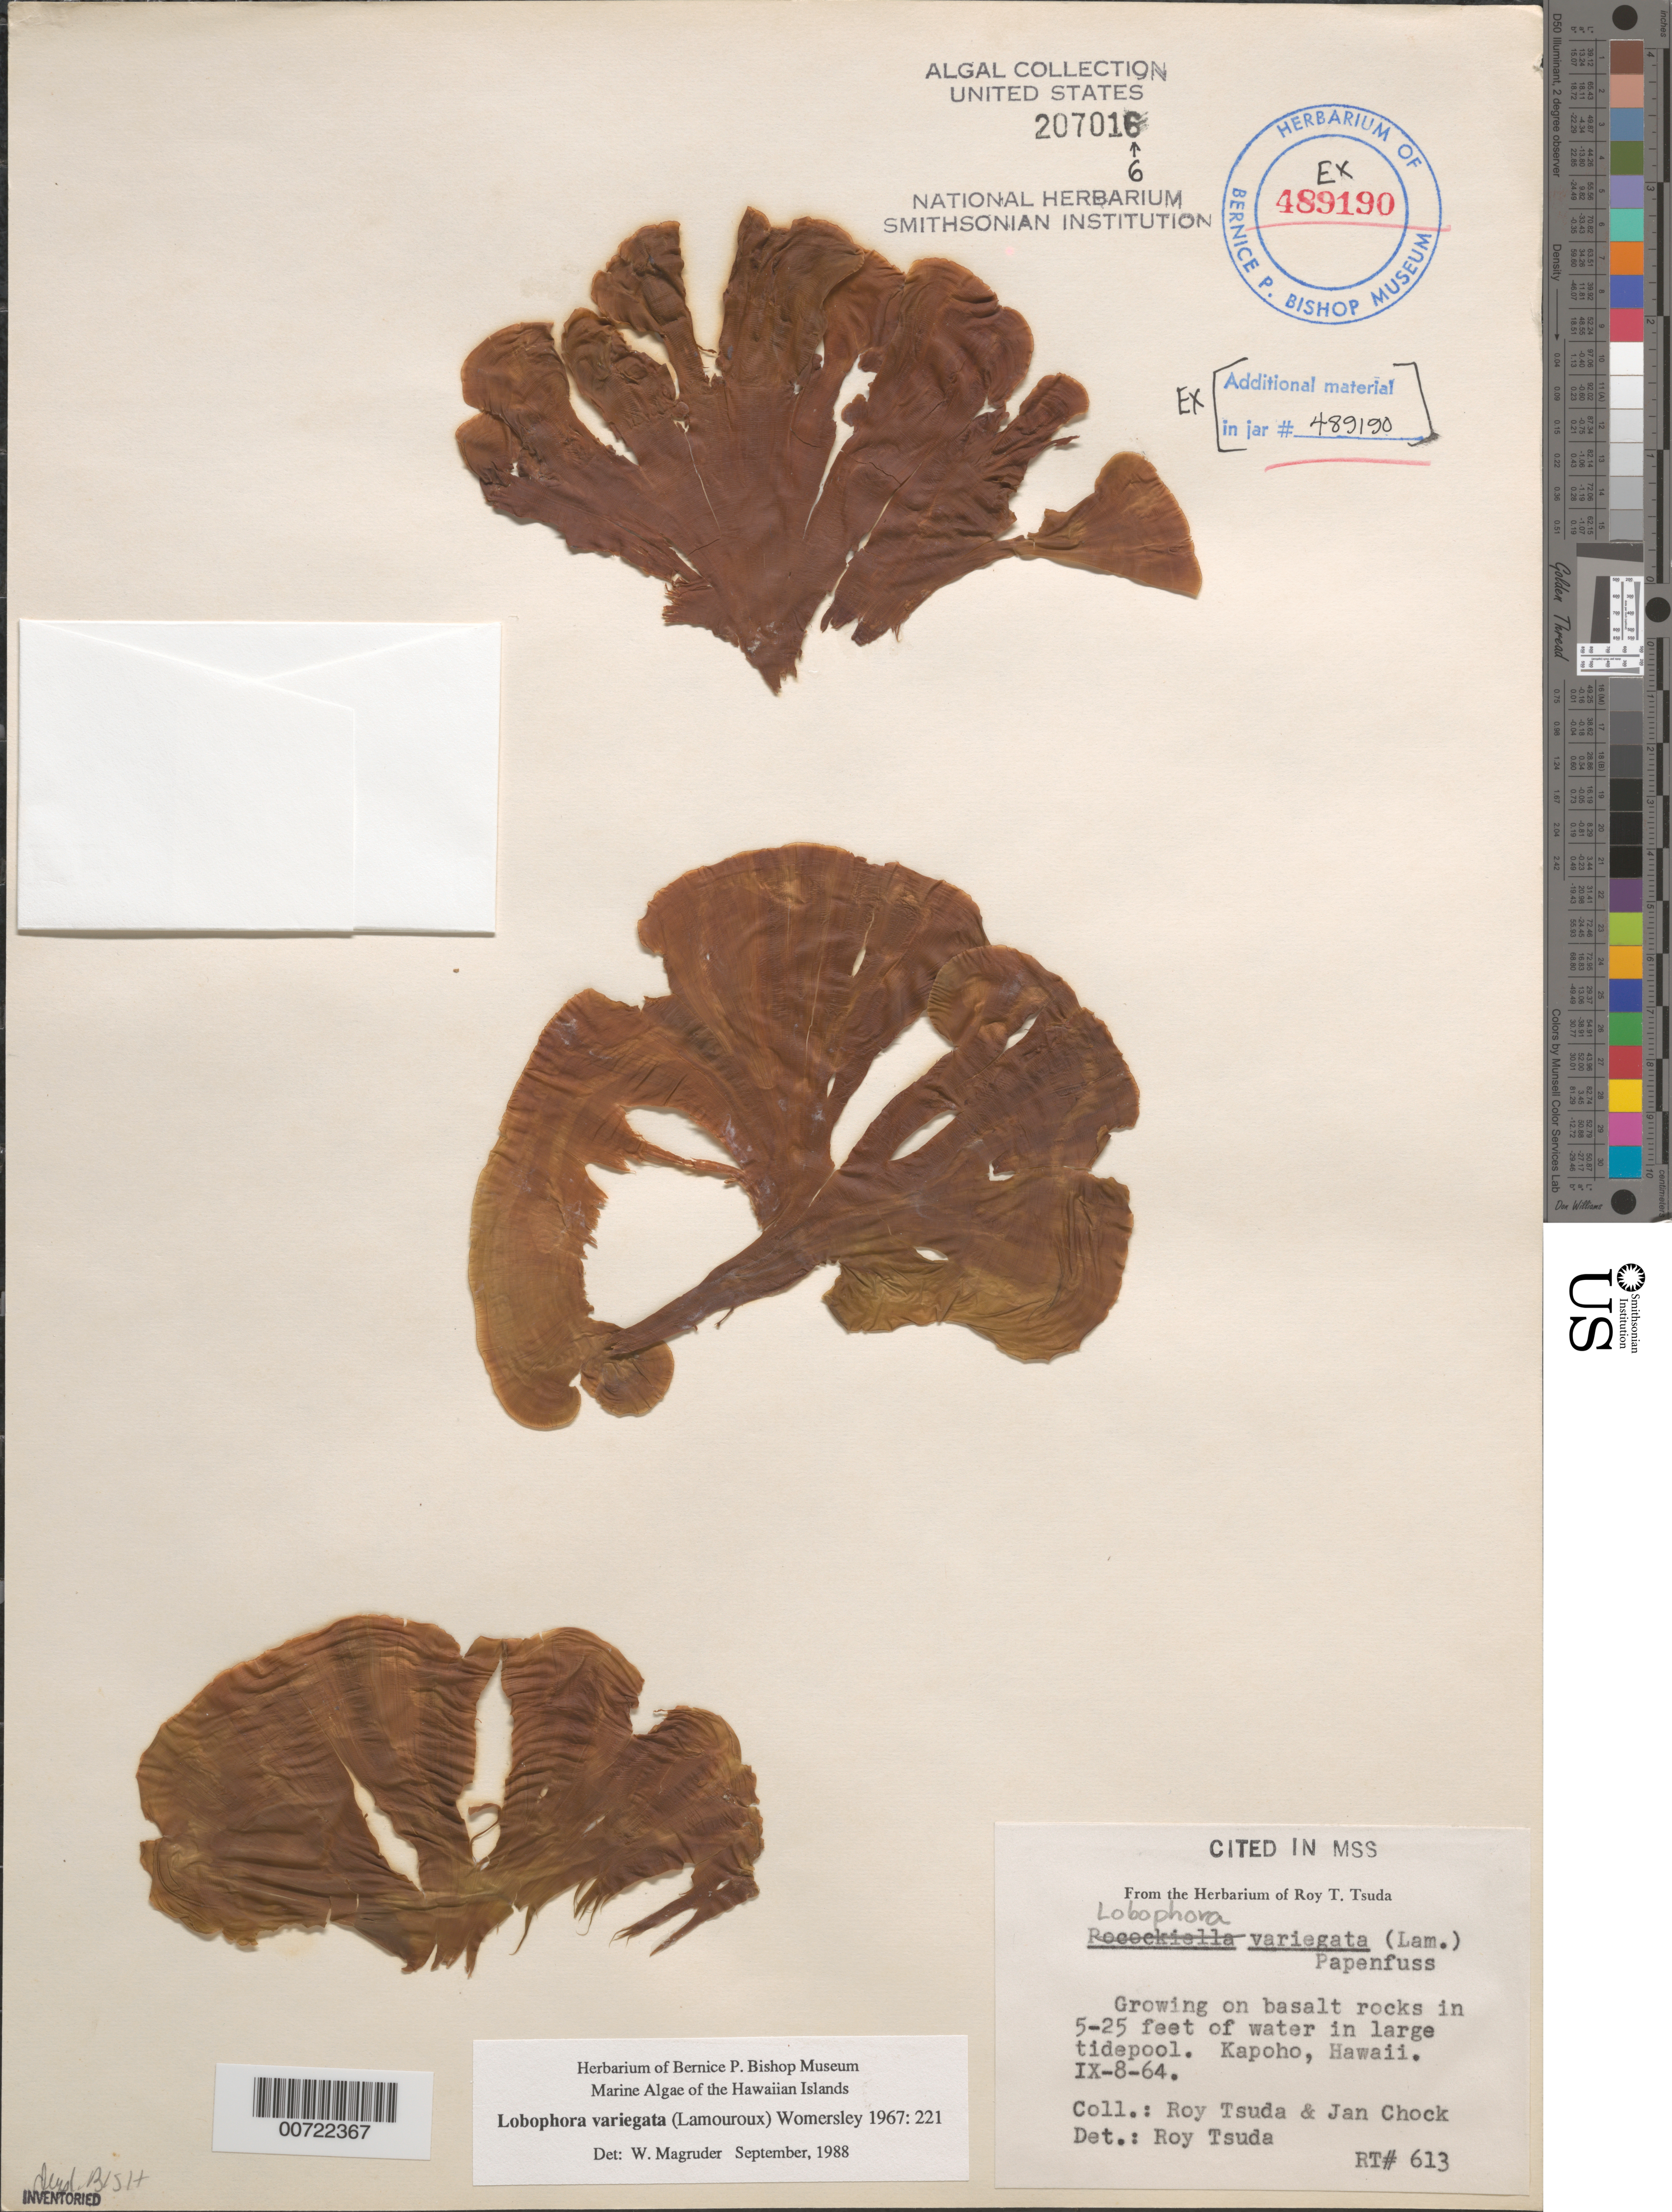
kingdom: Chromista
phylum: Ochrophyta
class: Phaeophyceae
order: Dictyotales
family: Dictyotaceae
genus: Lobophora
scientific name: Lobophora variegata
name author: (J.V.Lamouroux) Womersley & E.C. Oliveira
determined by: Magruder, W. H.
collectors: R. Tsuda & J. Chock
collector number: RT 613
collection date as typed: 08 Sep 1964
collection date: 1964-09-08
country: United States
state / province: Hawaii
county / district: Hawaii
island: Hawaii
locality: Kapoho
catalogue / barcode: US 207016